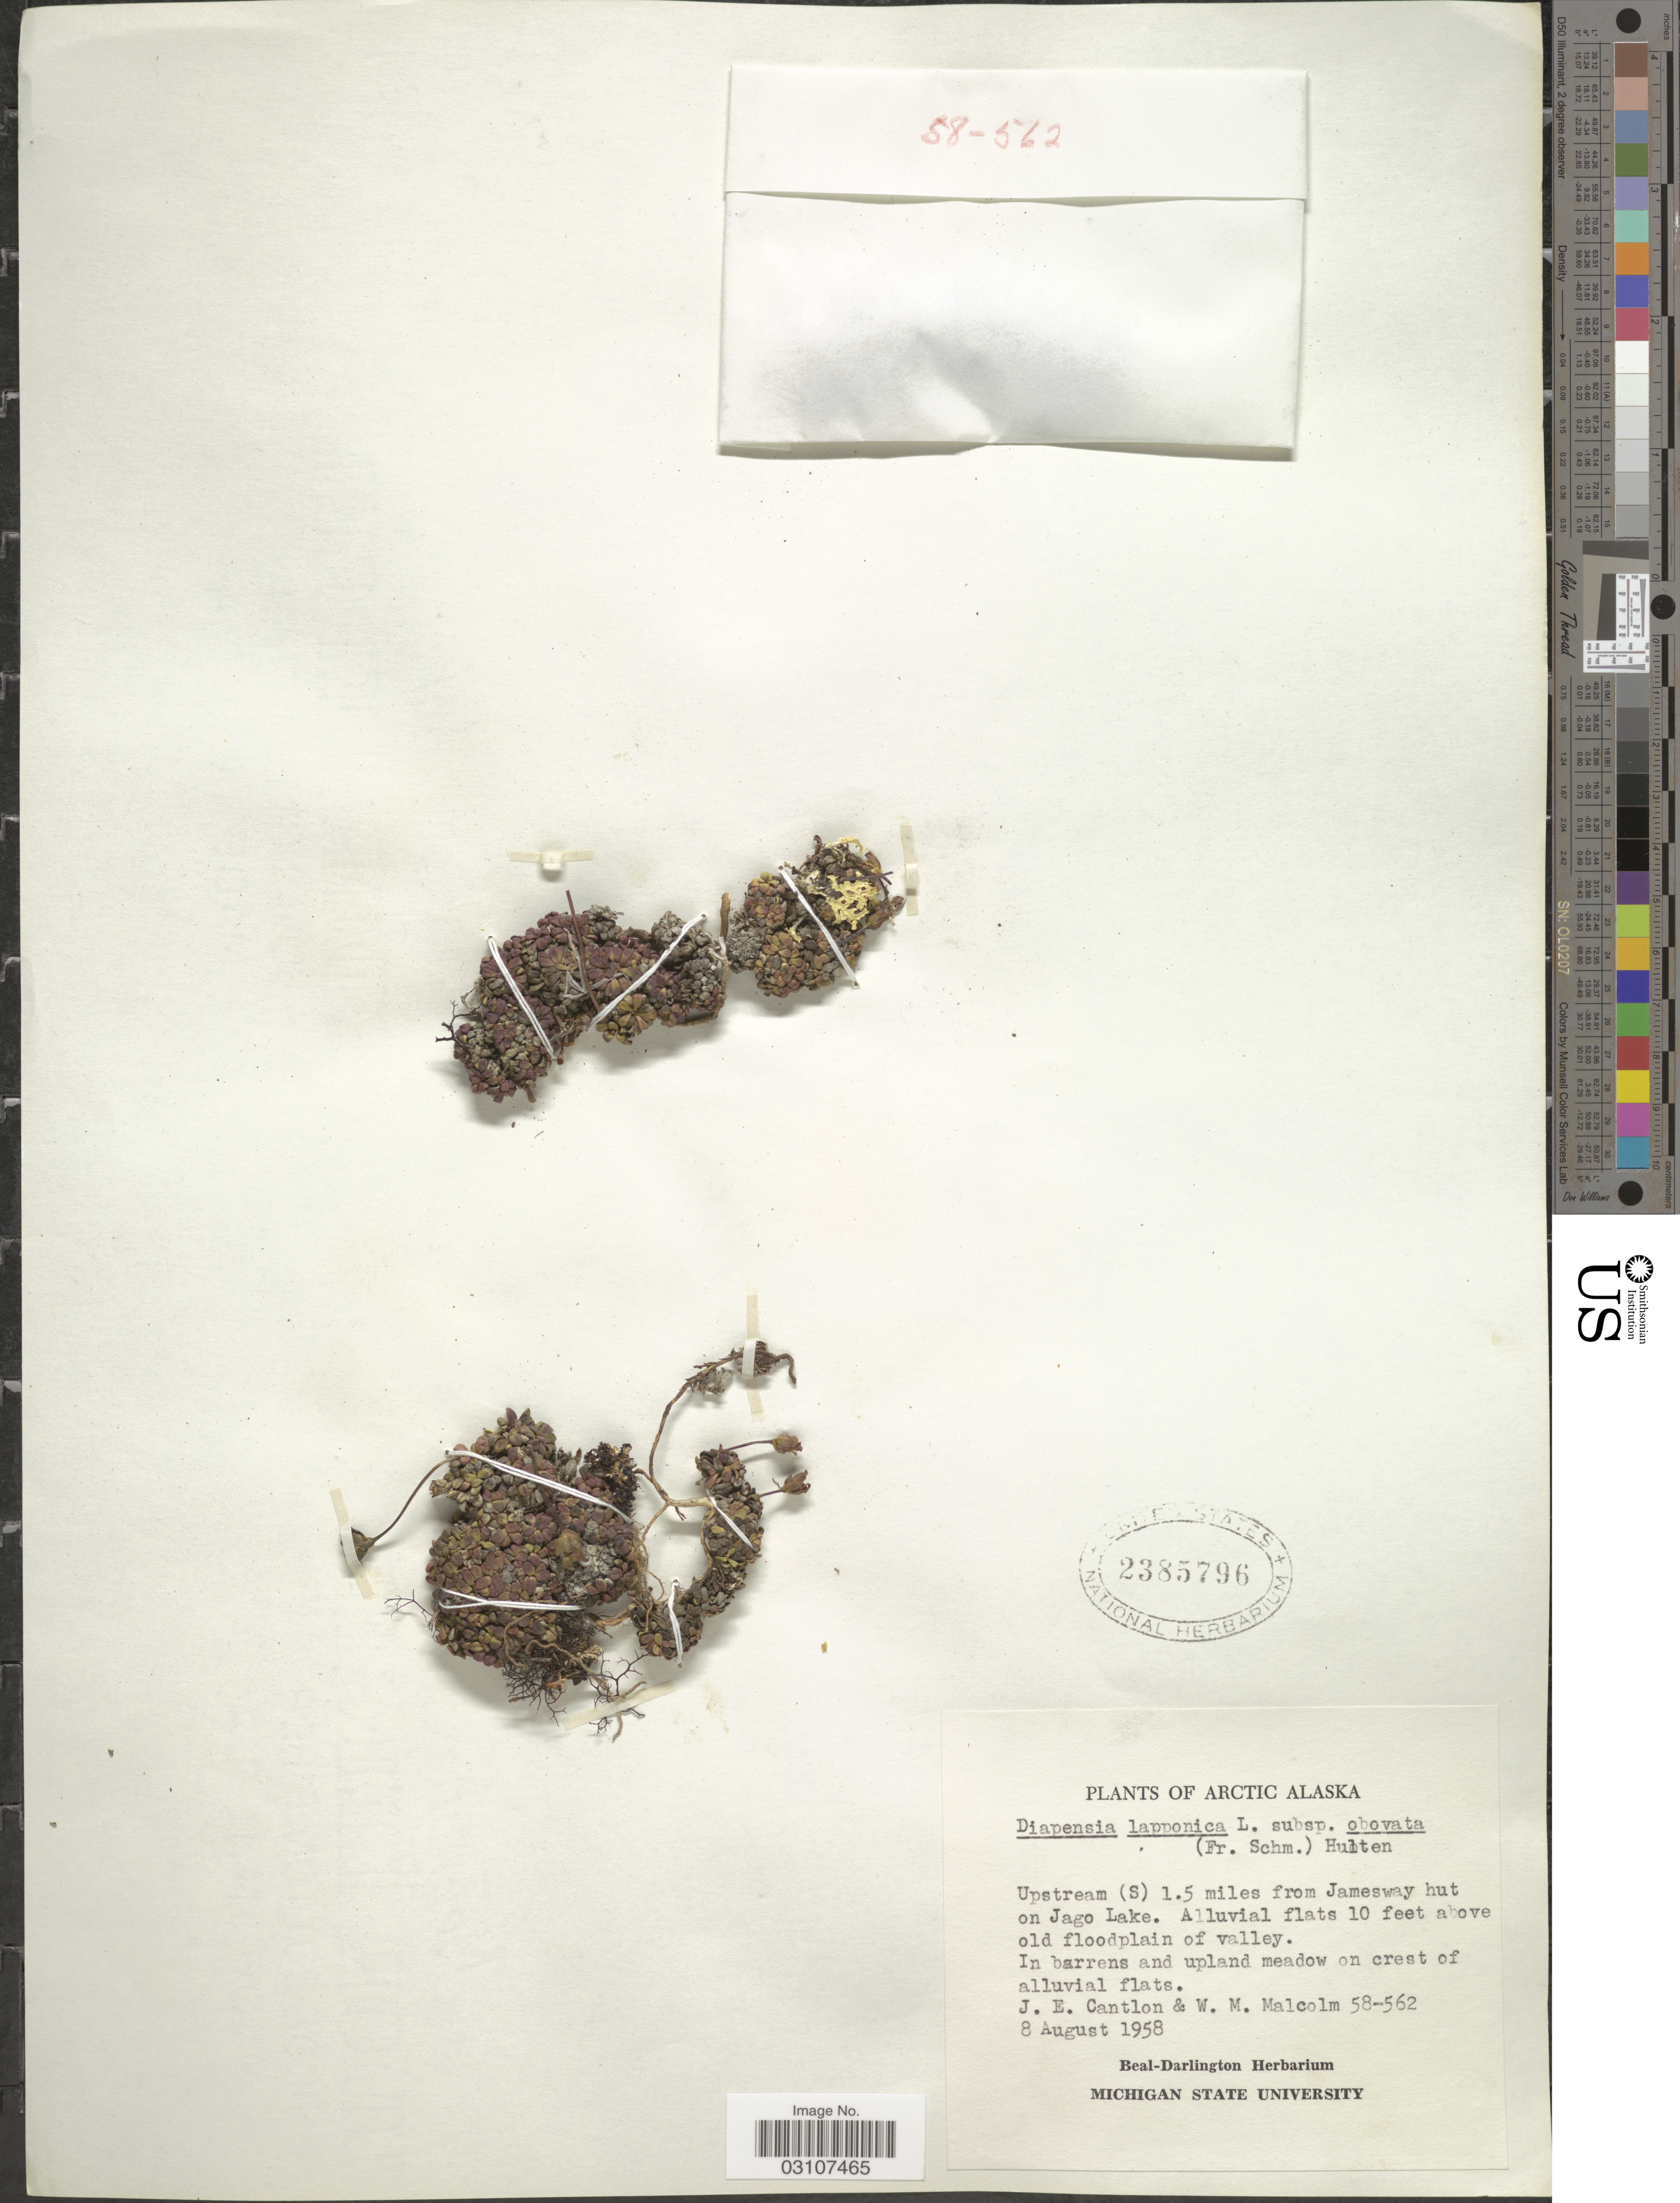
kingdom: Plantae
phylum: Tracheophyta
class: Magnoliopsida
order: Ericales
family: Diapensiaceae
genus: Diapensia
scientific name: Diapensia lapponica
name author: L.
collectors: J. Cantlon & W. Malcolm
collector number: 58-562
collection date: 1958-08-08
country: United States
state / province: Alaska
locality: Arctic Alaska. Upstream (S) 1.5 miles from Jamesway hut on Jago Lake. Alluvial flats 10 feet above old floodplain of valley.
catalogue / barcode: US 2385796